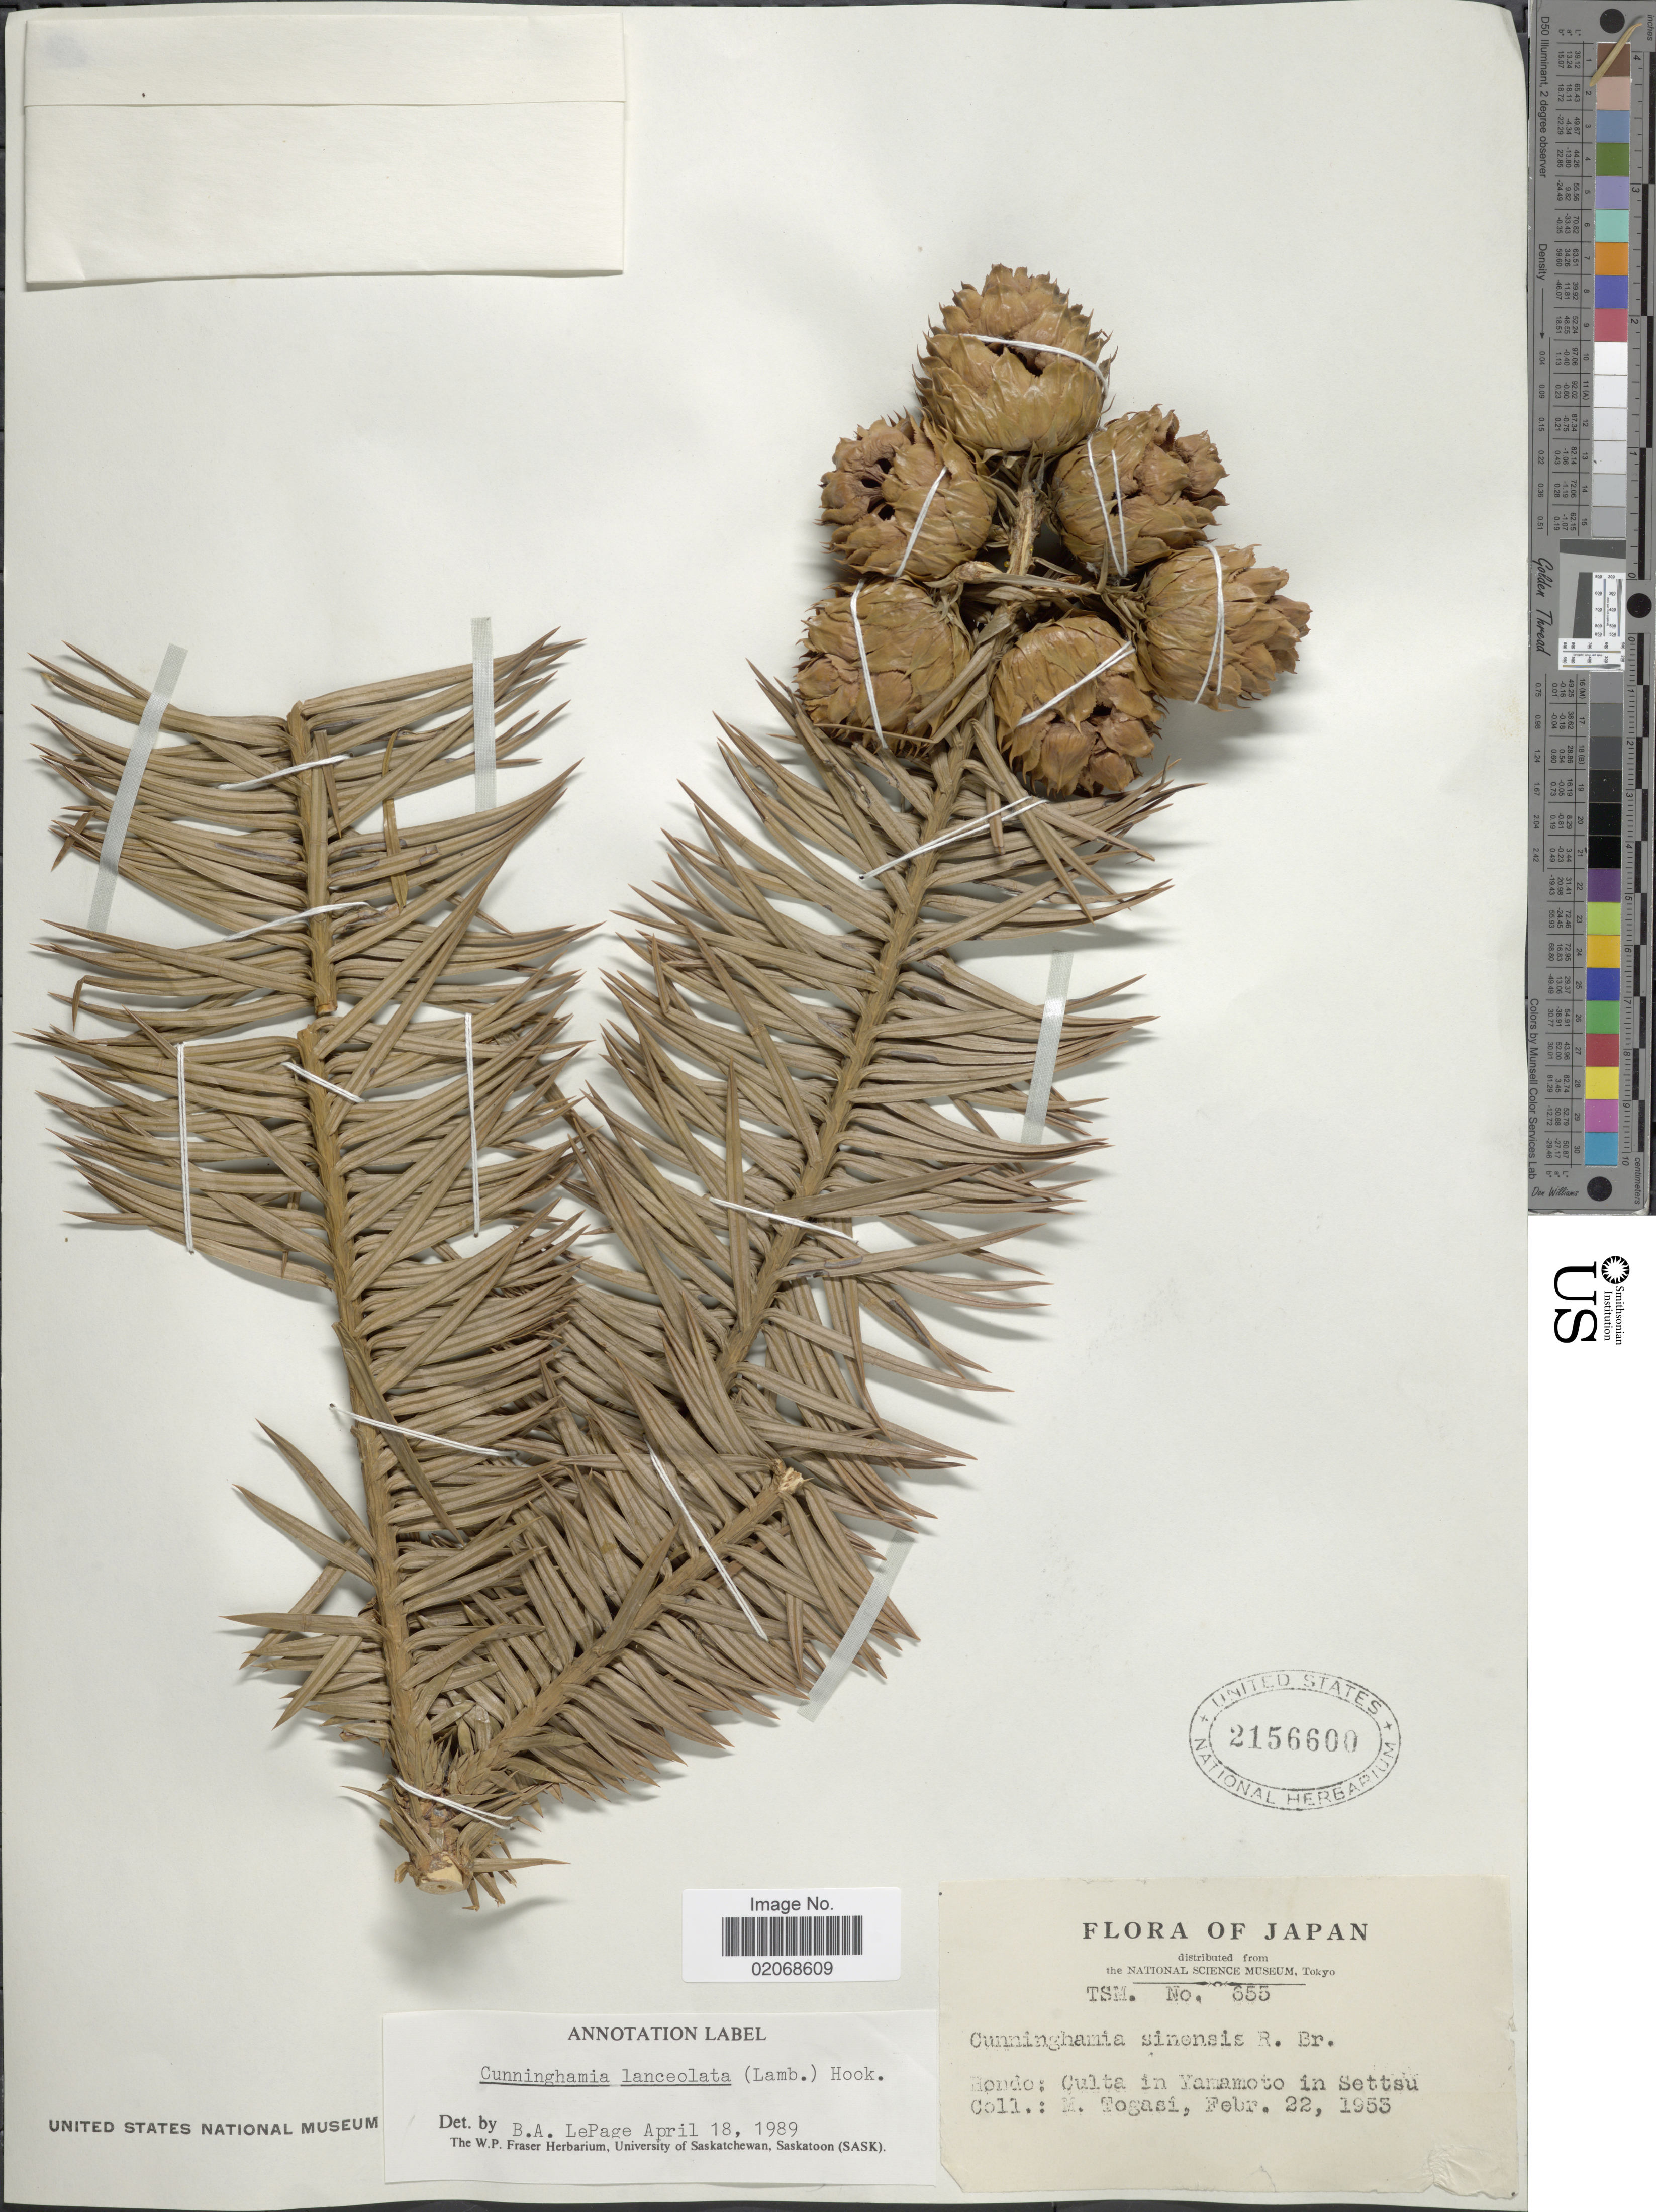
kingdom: Plantae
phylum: Tracheophyta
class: Pinopsida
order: Pinales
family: Cupressaceae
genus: Cunninghamia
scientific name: Cunninghamia lanceolata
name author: (Lamb.) Hook.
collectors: M. Togasi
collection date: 1953-02-22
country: Japan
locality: Hondo: Culta in Yamamoto in Settsu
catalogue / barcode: US 2156600